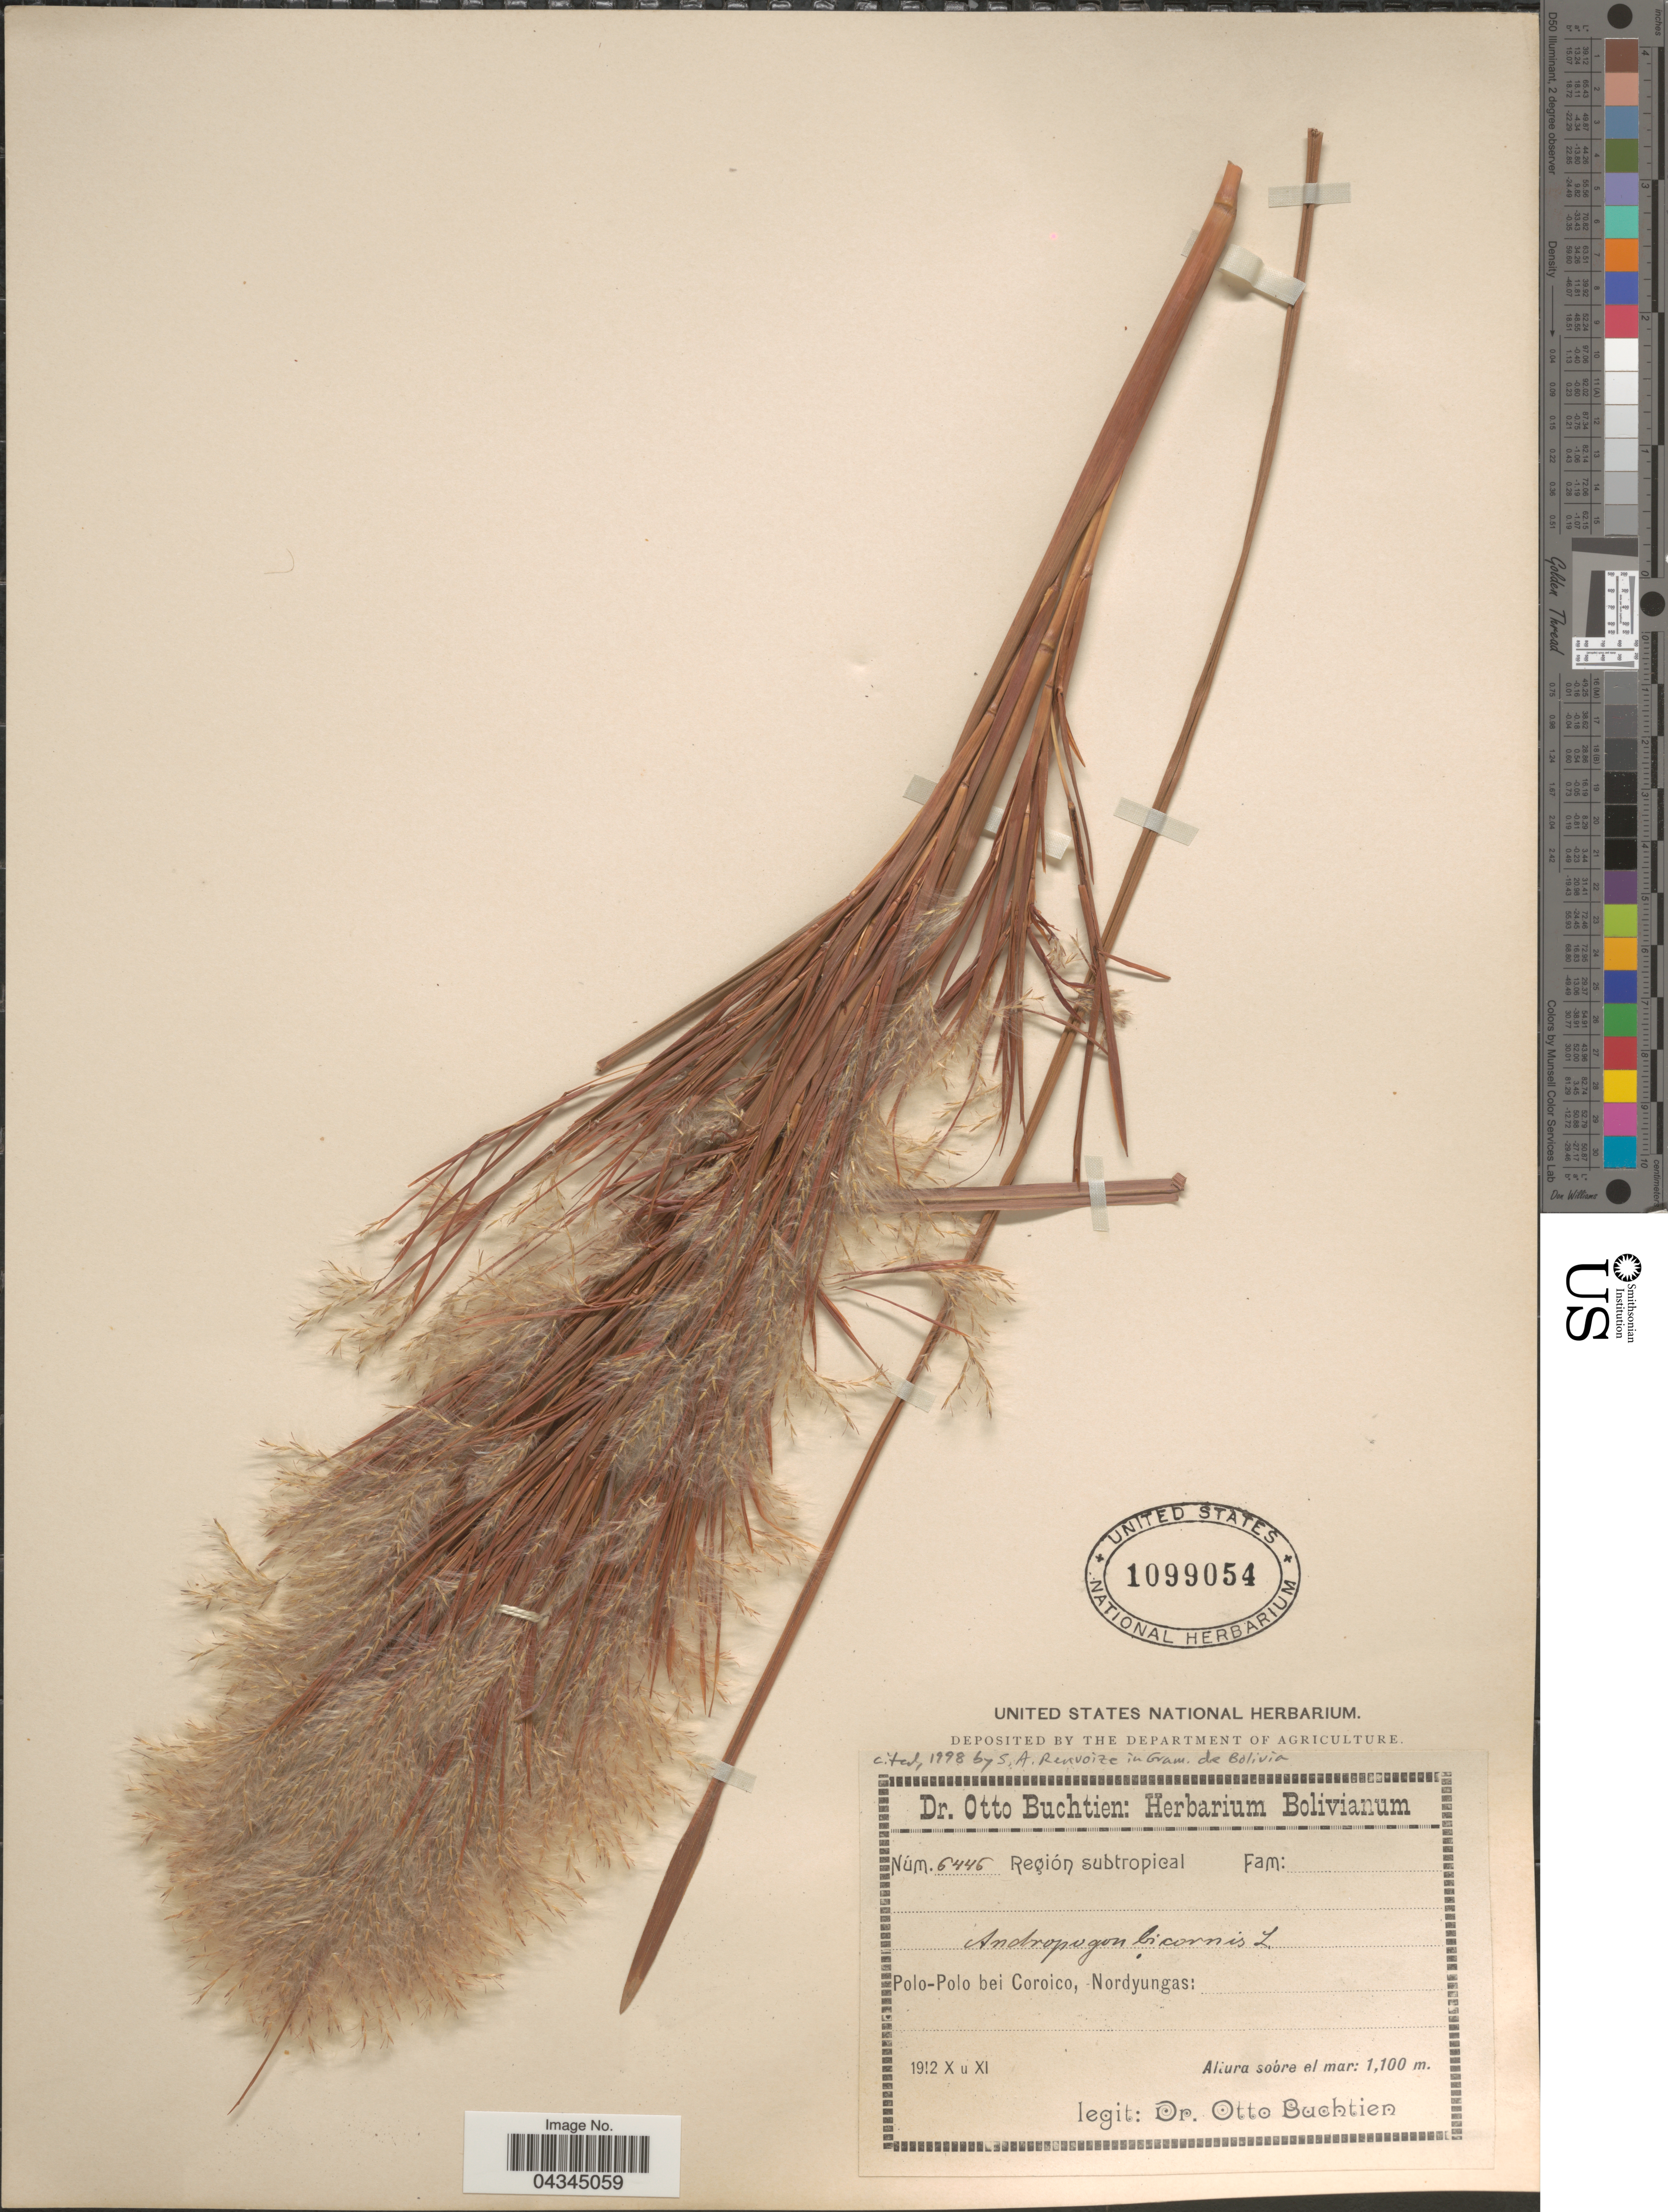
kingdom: Plantae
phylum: Tracheophyta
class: Liliopsida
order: Poales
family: Poaceae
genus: Andropogon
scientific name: Andropogon bicornis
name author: L.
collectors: O. Buchtien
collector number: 6446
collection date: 1912-10/1912-11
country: Bolivia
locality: Región subtropical. Polo-Polo bei Coroico, Nordyungas.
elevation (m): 1100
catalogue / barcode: US 1099054